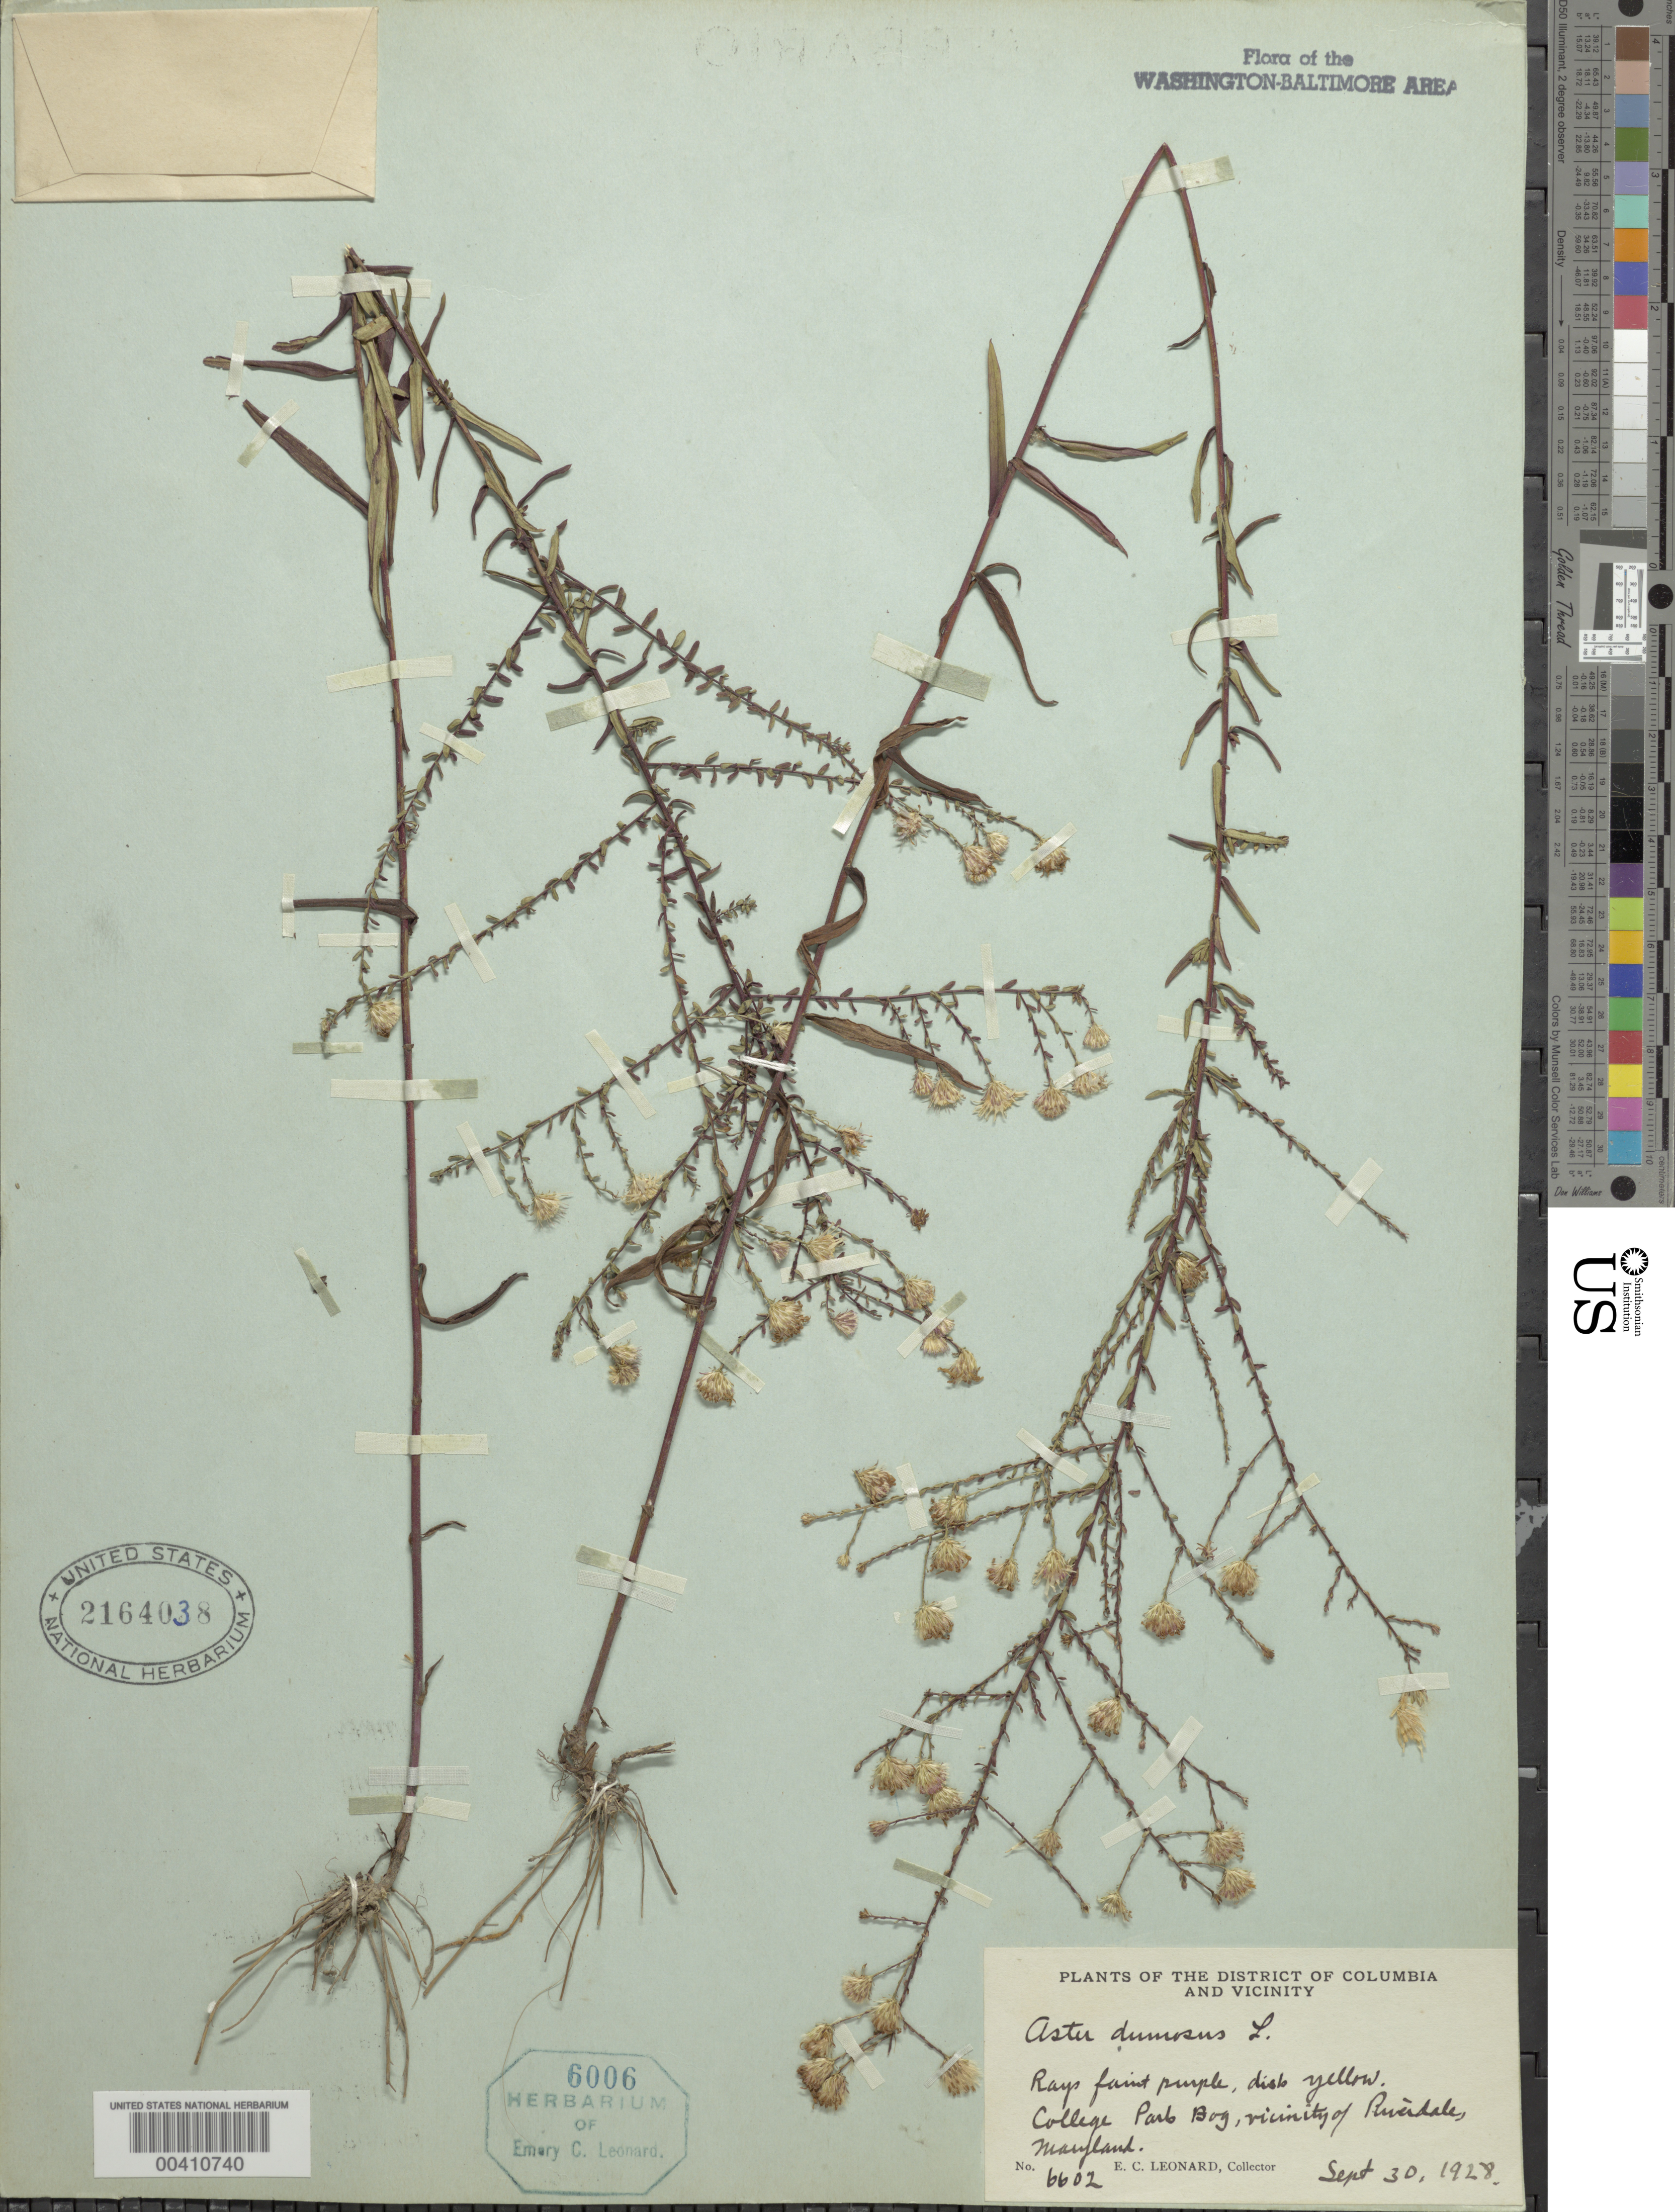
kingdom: Plantae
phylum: Tracheophyta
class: Magnoliopsida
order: Asterales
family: Asteraceae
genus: Symphyotrichum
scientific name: Symphyotrichum dumosum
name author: (L.) G.L. Nesom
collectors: E. C. Leonard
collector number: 6602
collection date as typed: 30 Sep 1928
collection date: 1928-09-30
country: United States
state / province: Maryland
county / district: Prince George's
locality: College Park Bog, near Riverdale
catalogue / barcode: US 2164038